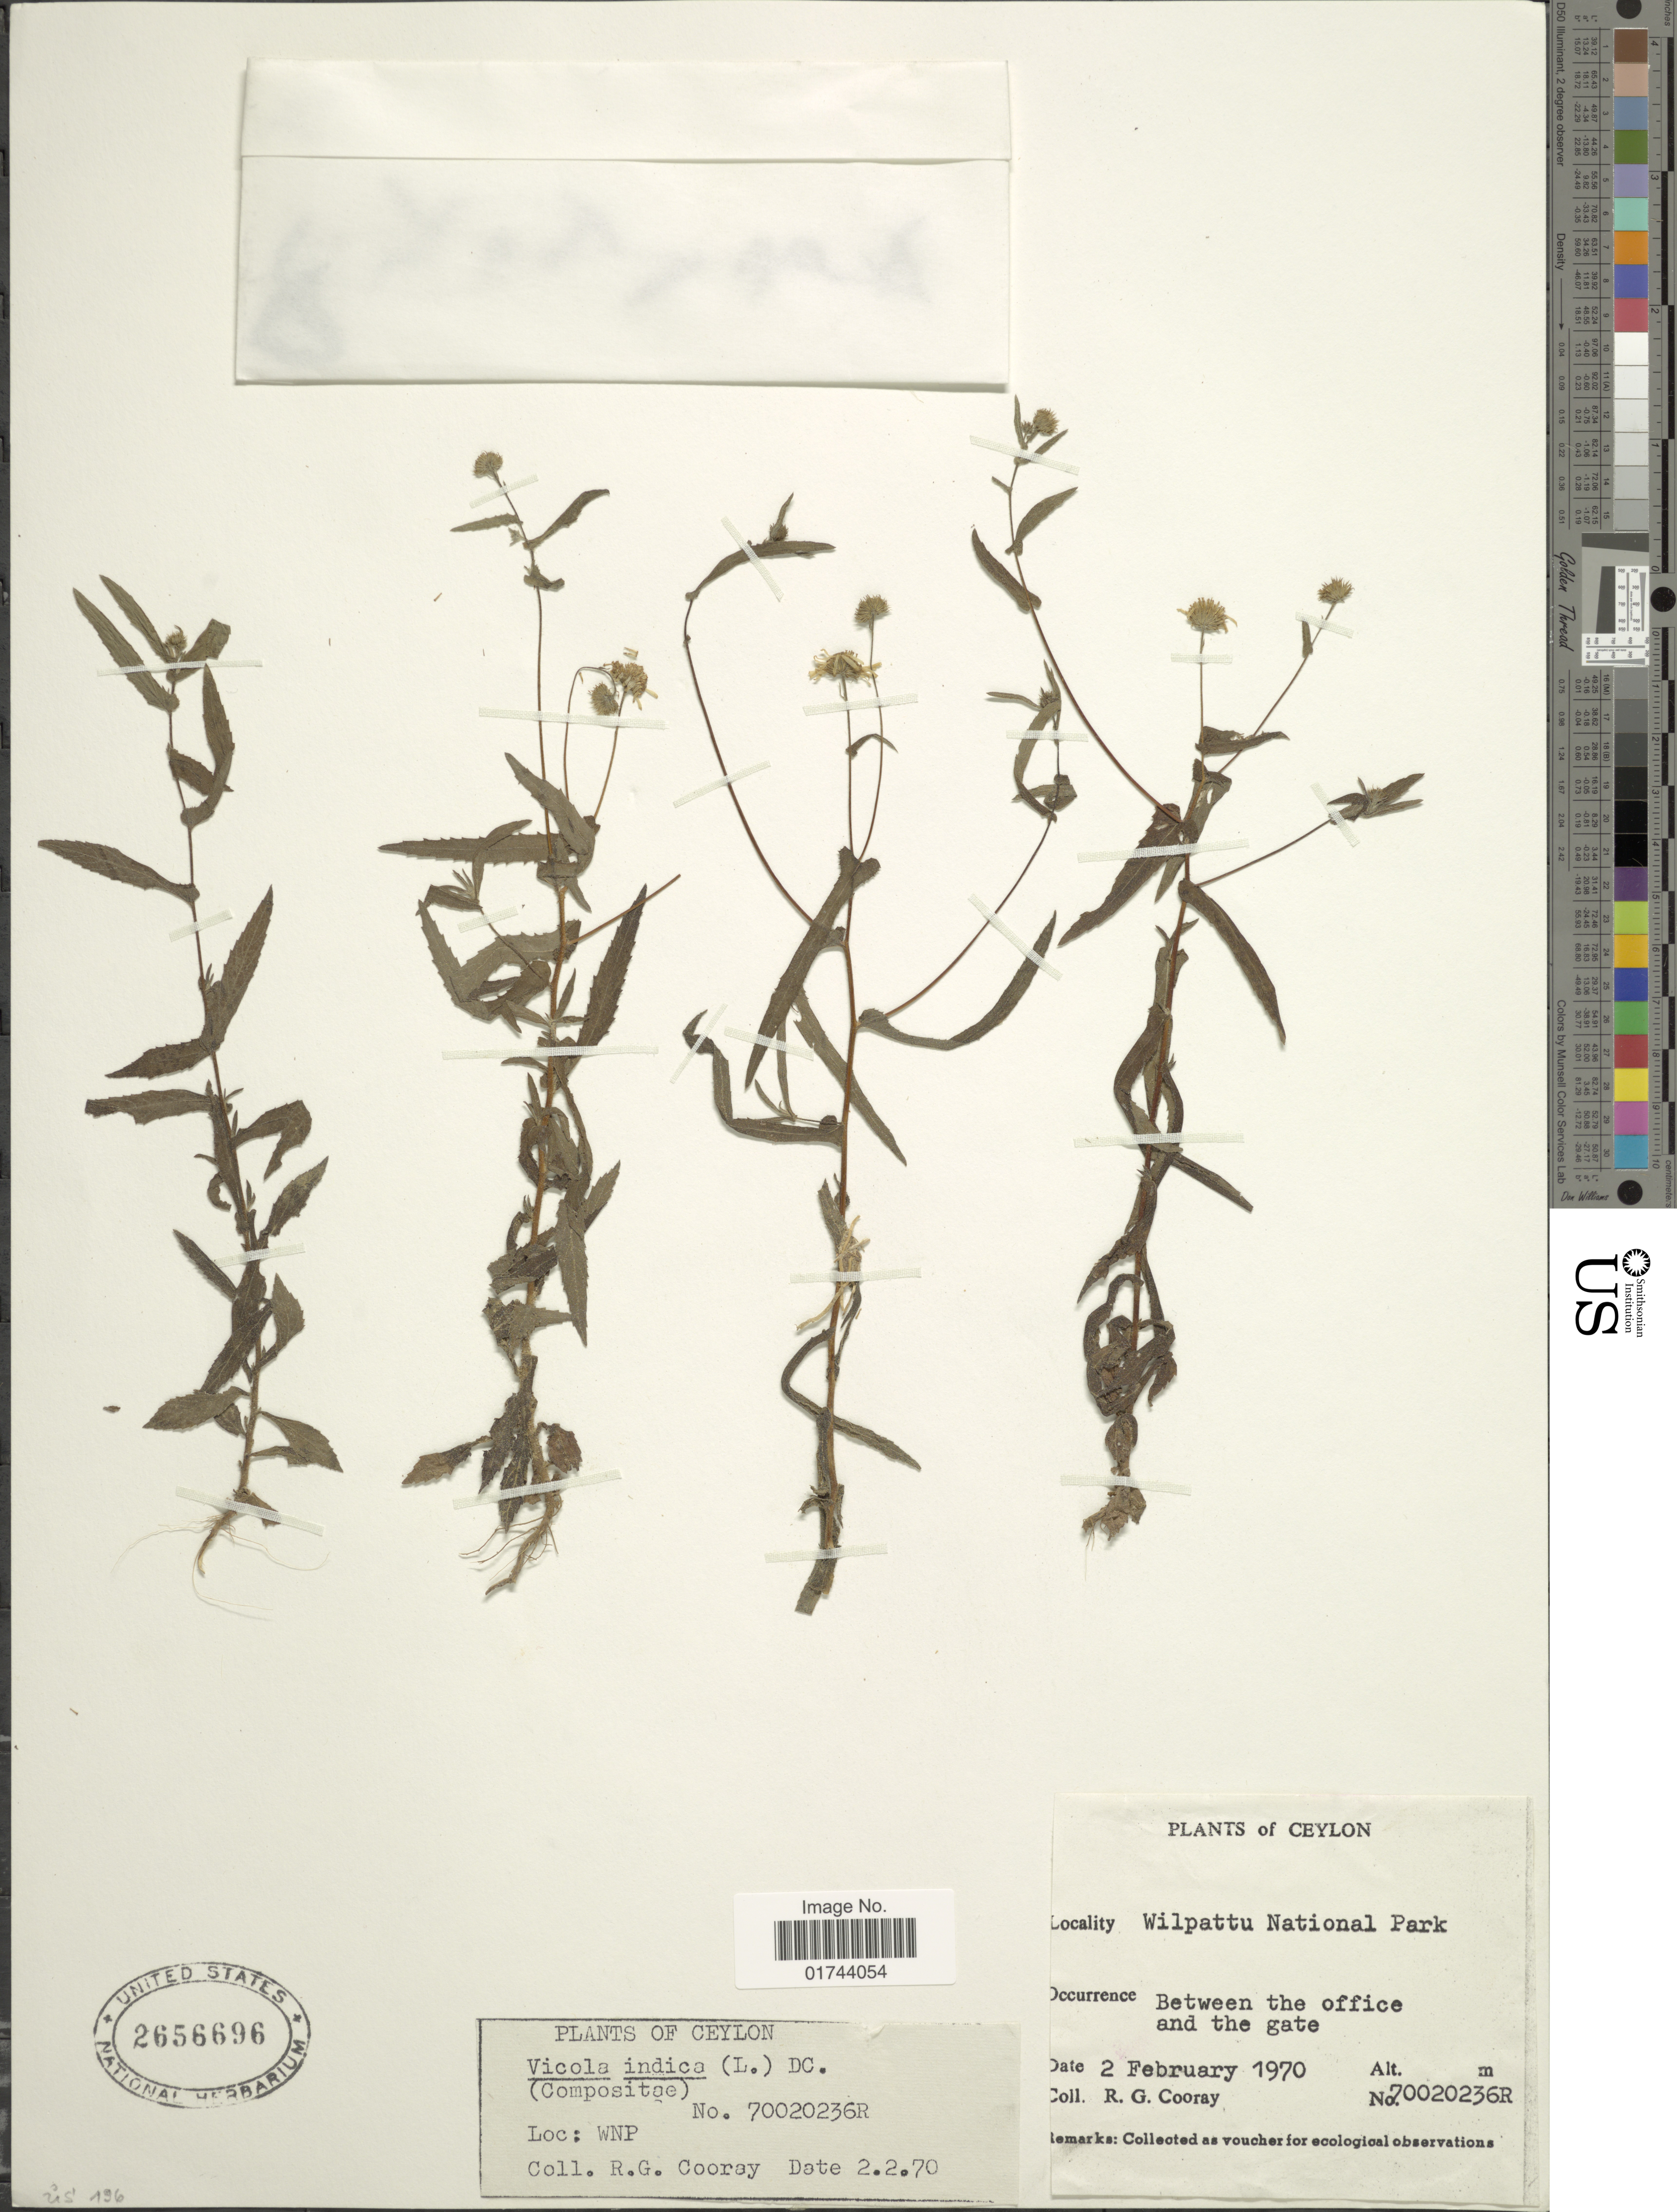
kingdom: Plantae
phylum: Tracheophyta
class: Magnoliopsida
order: Asterales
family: Asteraceae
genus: Inula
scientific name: Inula indica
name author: L.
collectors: R. Cooray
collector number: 70020236R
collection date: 1970-02-02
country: Sri Lanka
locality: Ceylon, between the office and the gate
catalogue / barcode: US 2656696